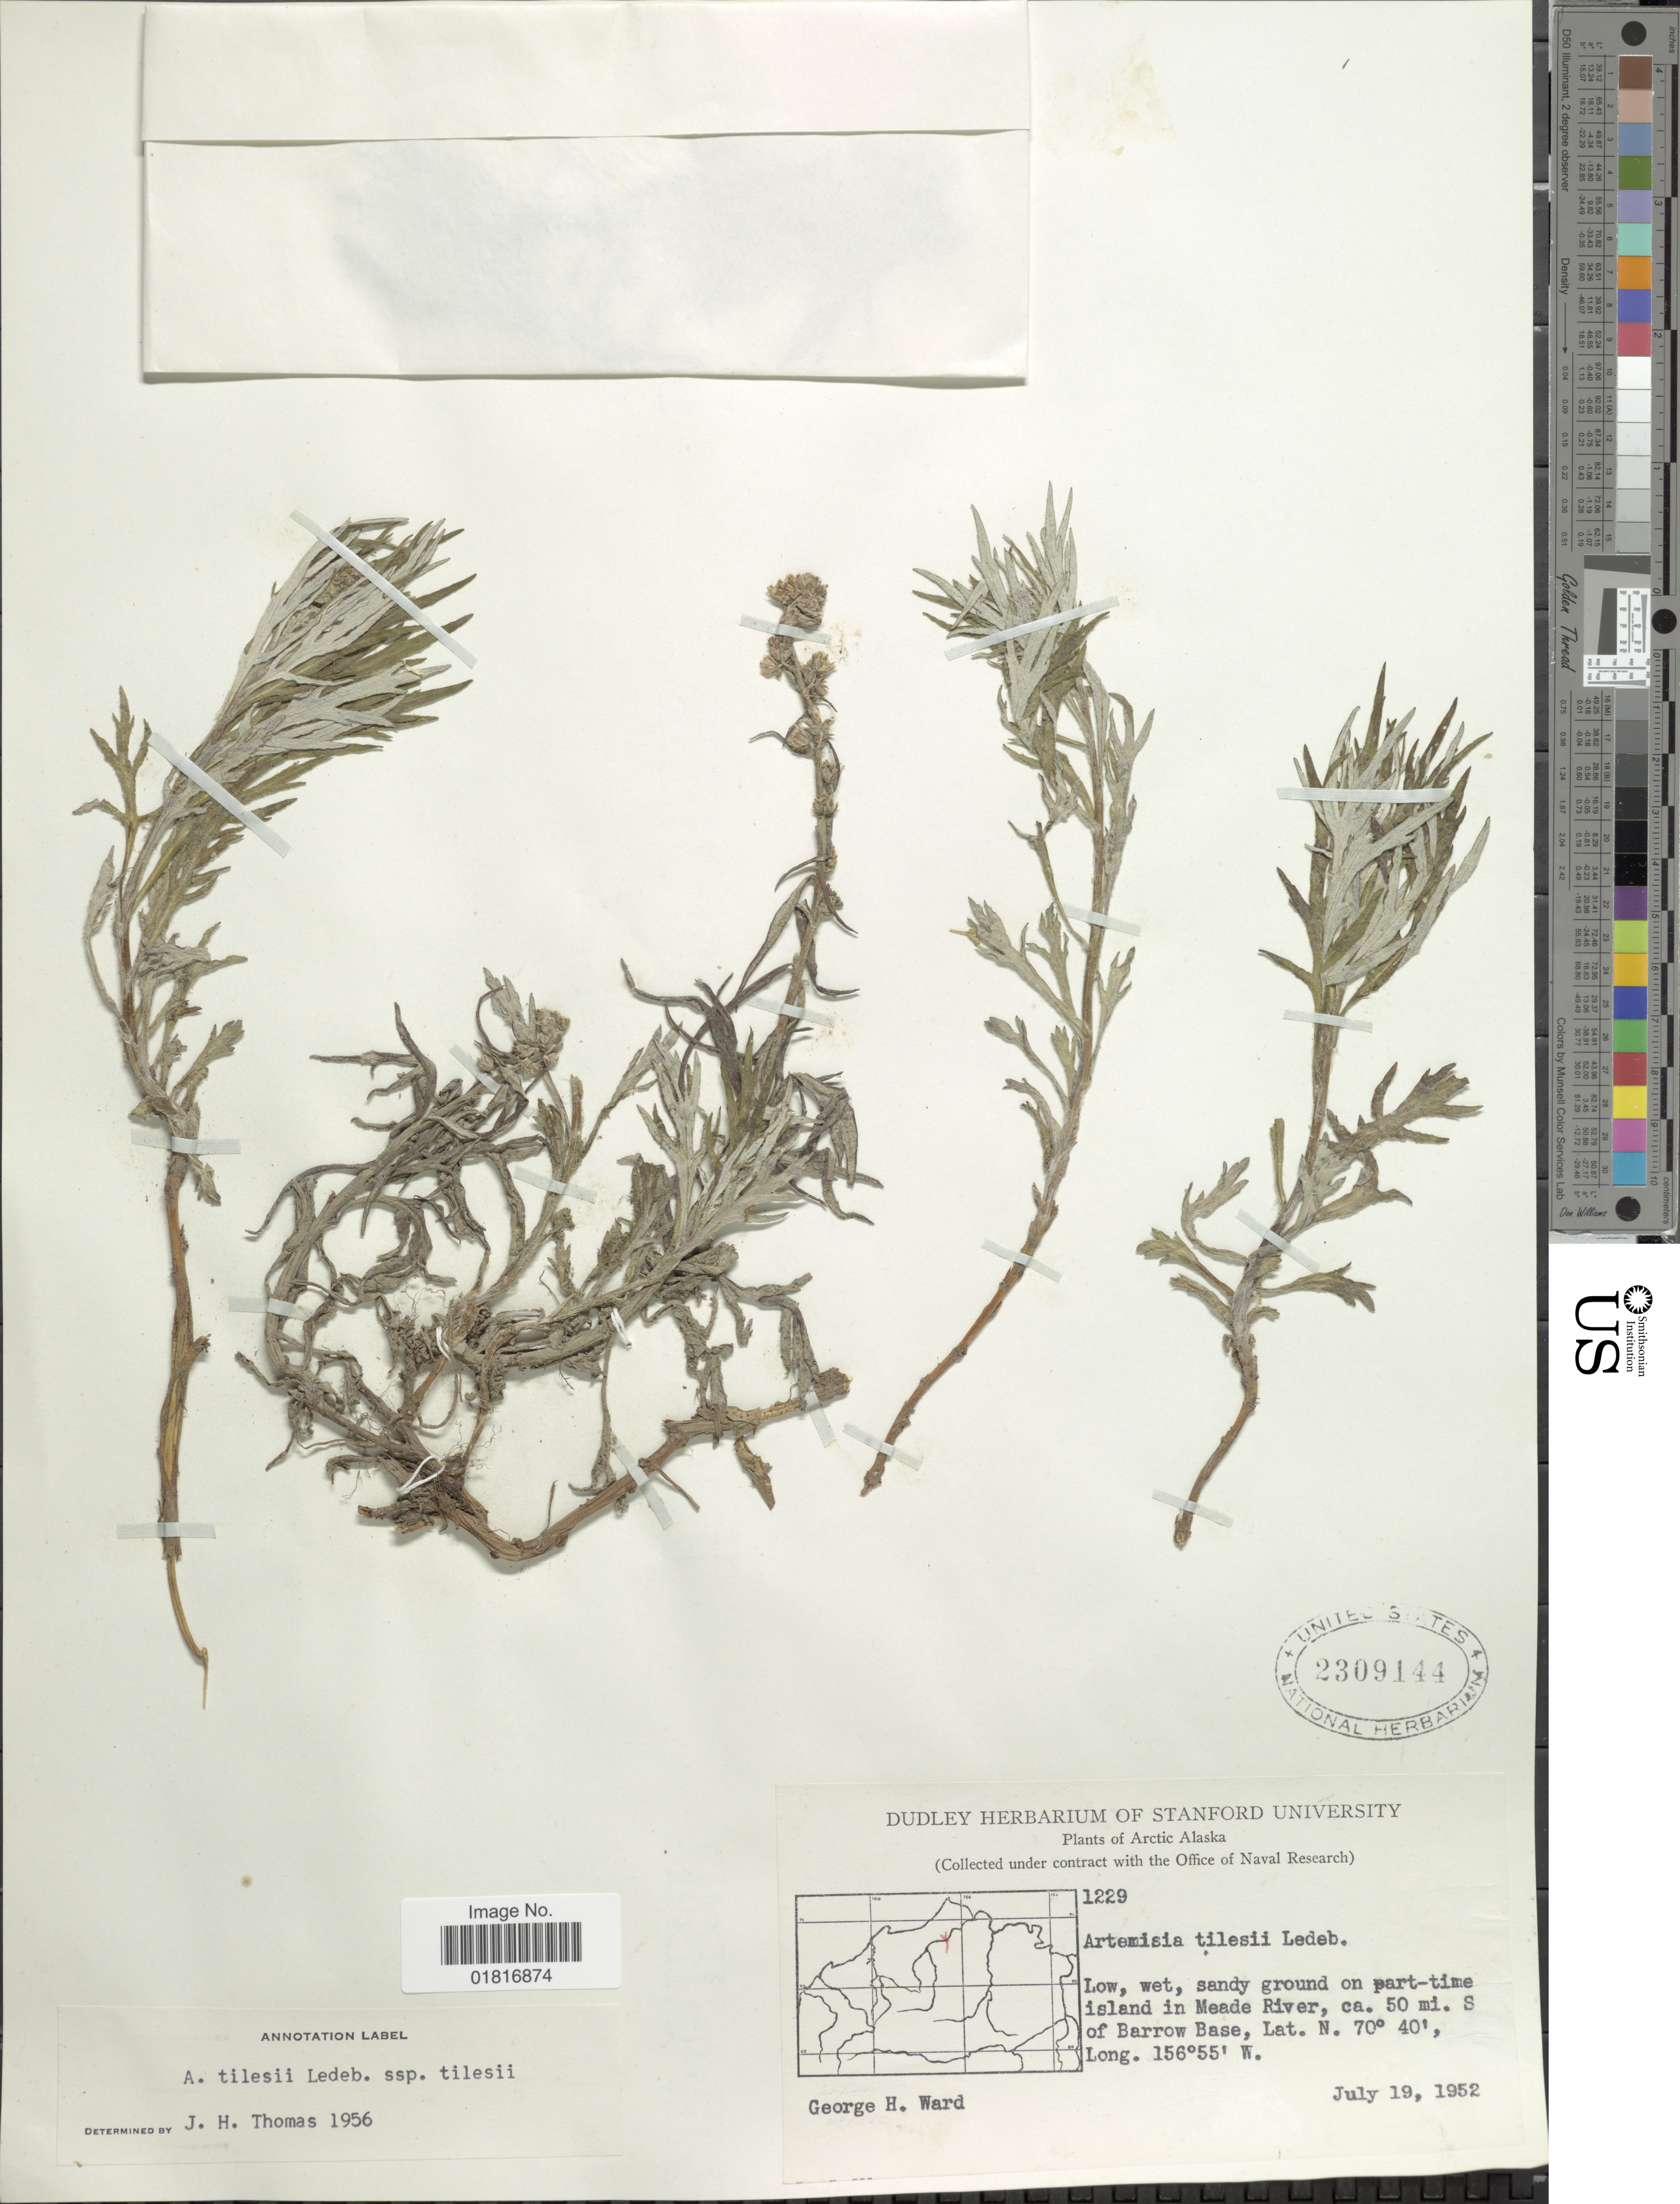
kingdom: Plantae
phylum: Tracheophyta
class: Magnoliopsida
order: Asterales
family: Asteraceae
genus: Artemisia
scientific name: Artemisia tilesii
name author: Ledeb.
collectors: G. H. Ward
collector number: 1229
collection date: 1952-07-19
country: United States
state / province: Alaska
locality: Arctic Alaska, Low, wet, sandy ground on part-time island in Meade River, ca. 50 mi S, of Barrow Base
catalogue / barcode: US 2309144